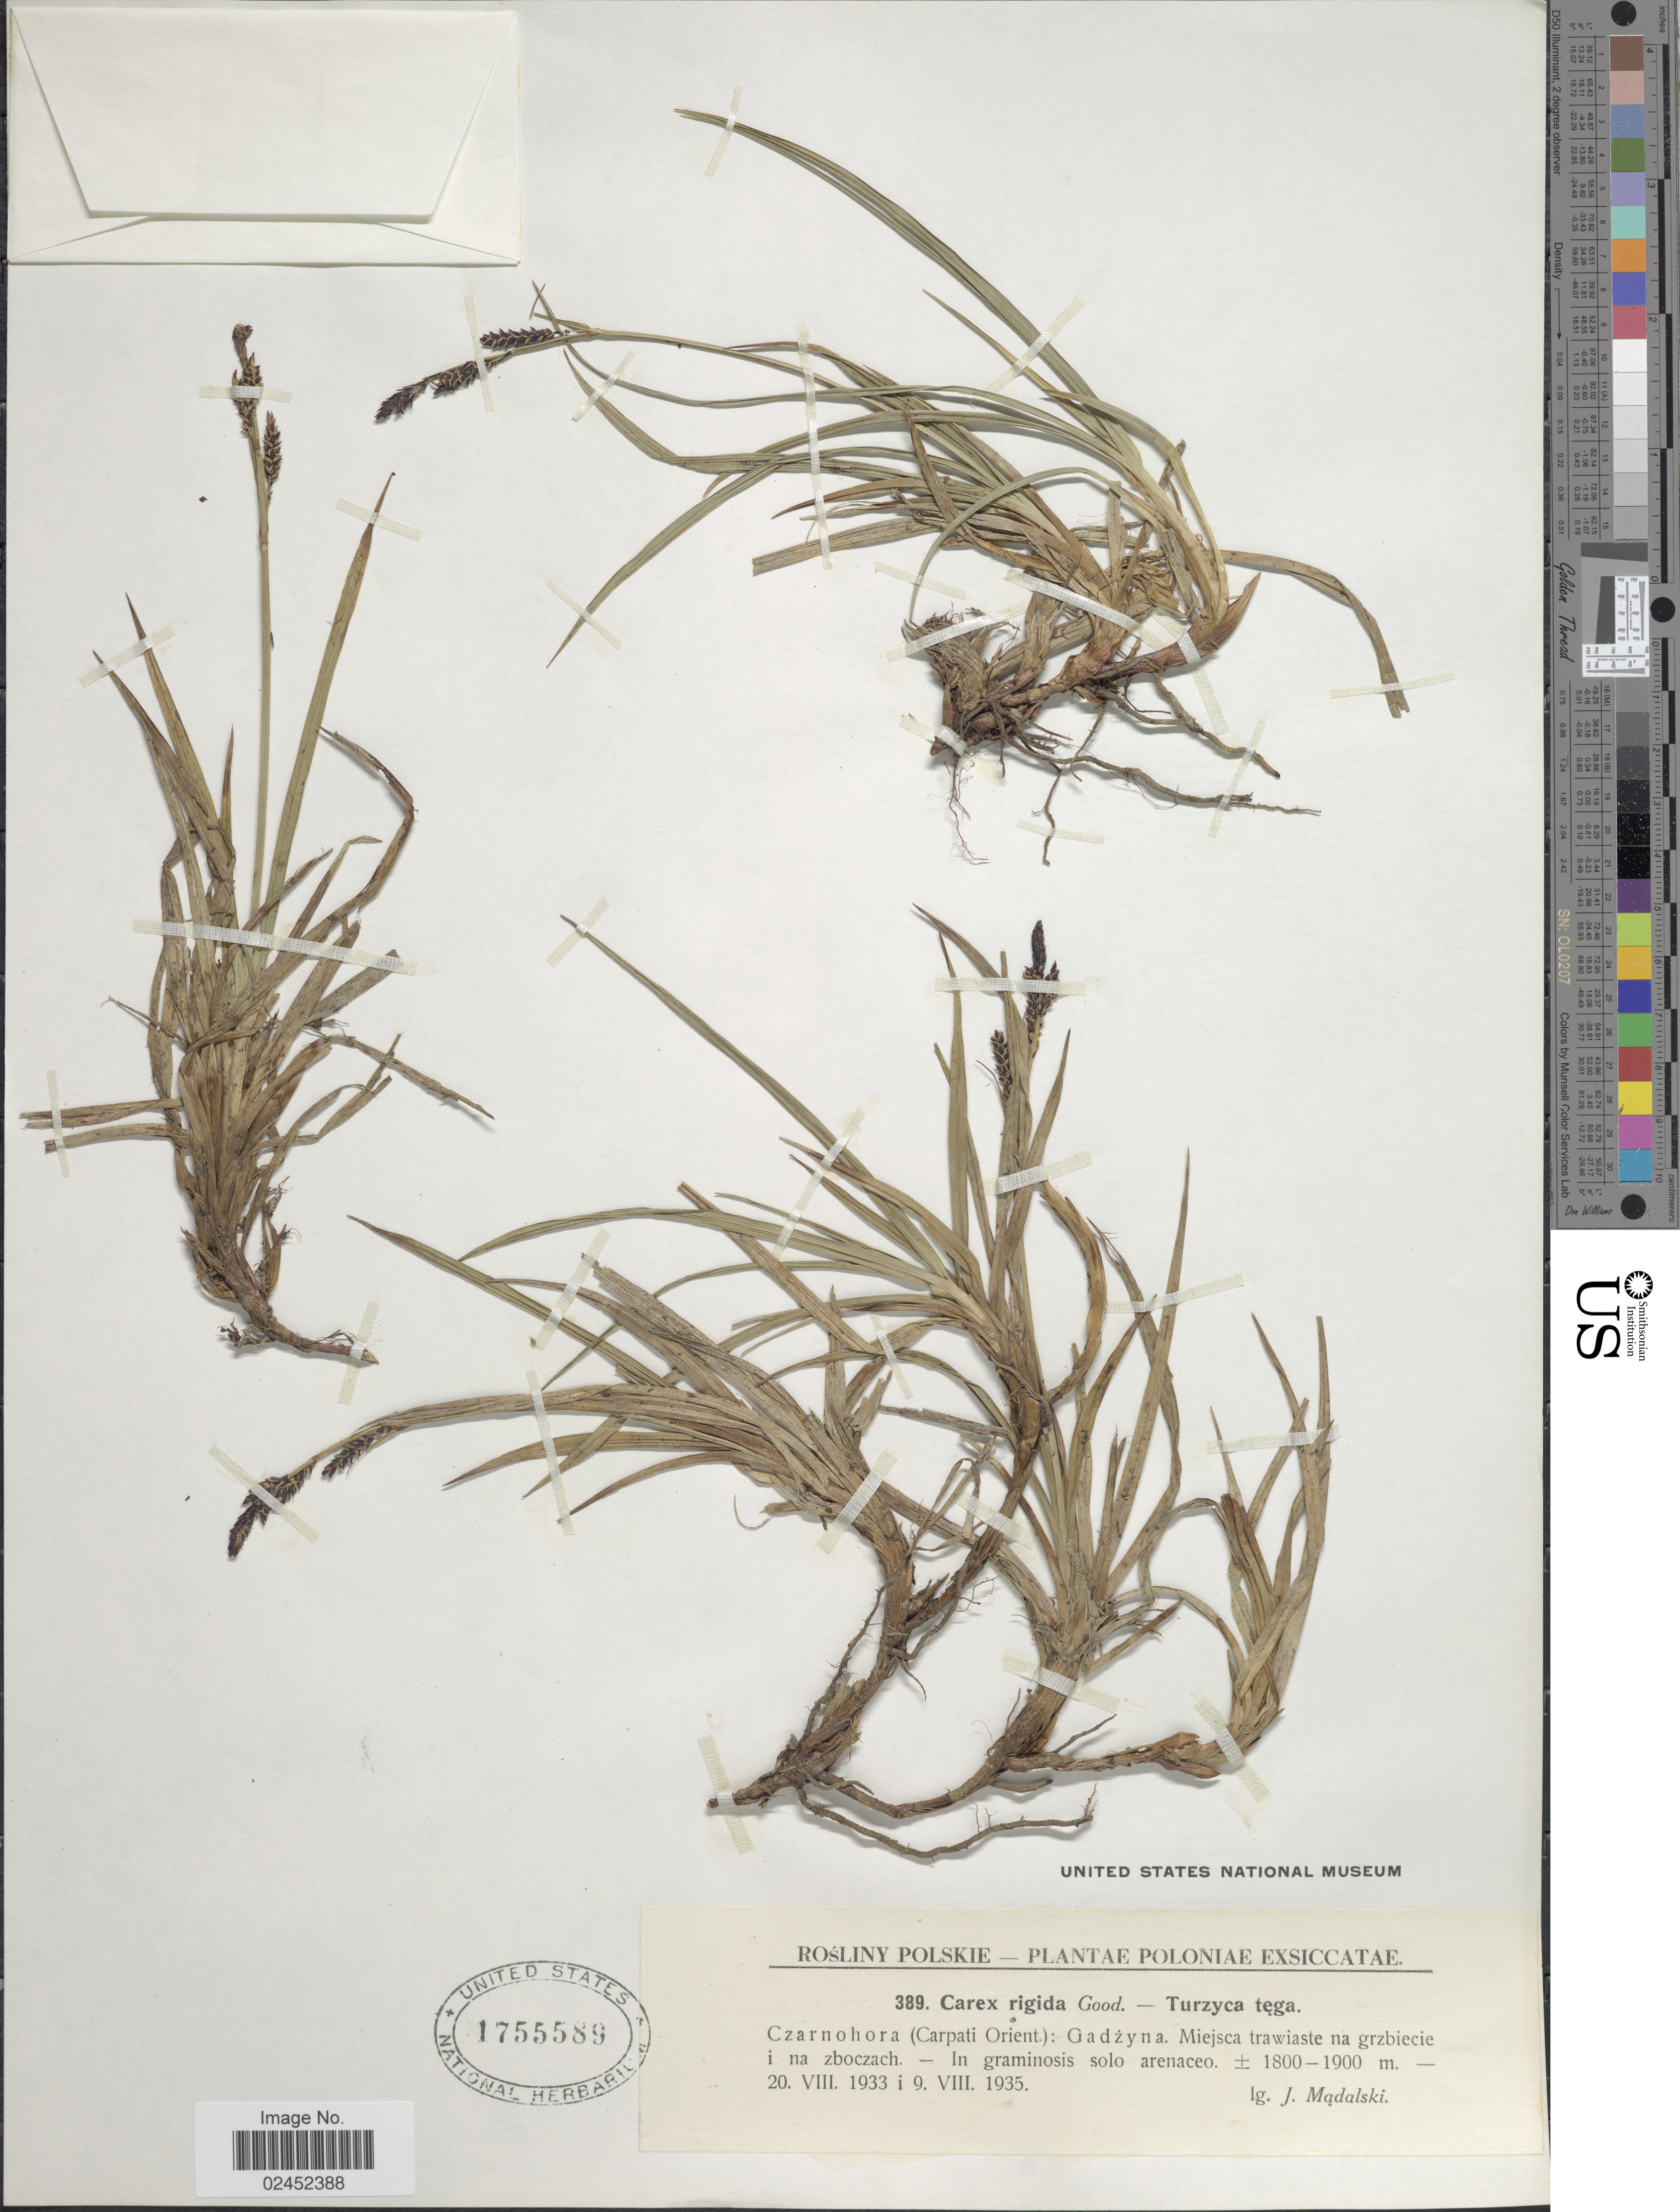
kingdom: Plantae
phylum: Tracheophyta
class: Liliopsida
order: Poales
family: Cyperaceae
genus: Carex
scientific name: Carex dacica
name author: Heuff.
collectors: J. Madalski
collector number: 389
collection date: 1933-08-20/1935-08-09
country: Poland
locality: Poloniae. Czarnohora (Carpati Orient): Gadzyna. Miejsca na grbiecie i na zboczach, In graminosis solo arenaceo.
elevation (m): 1800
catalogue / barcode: US 1755589